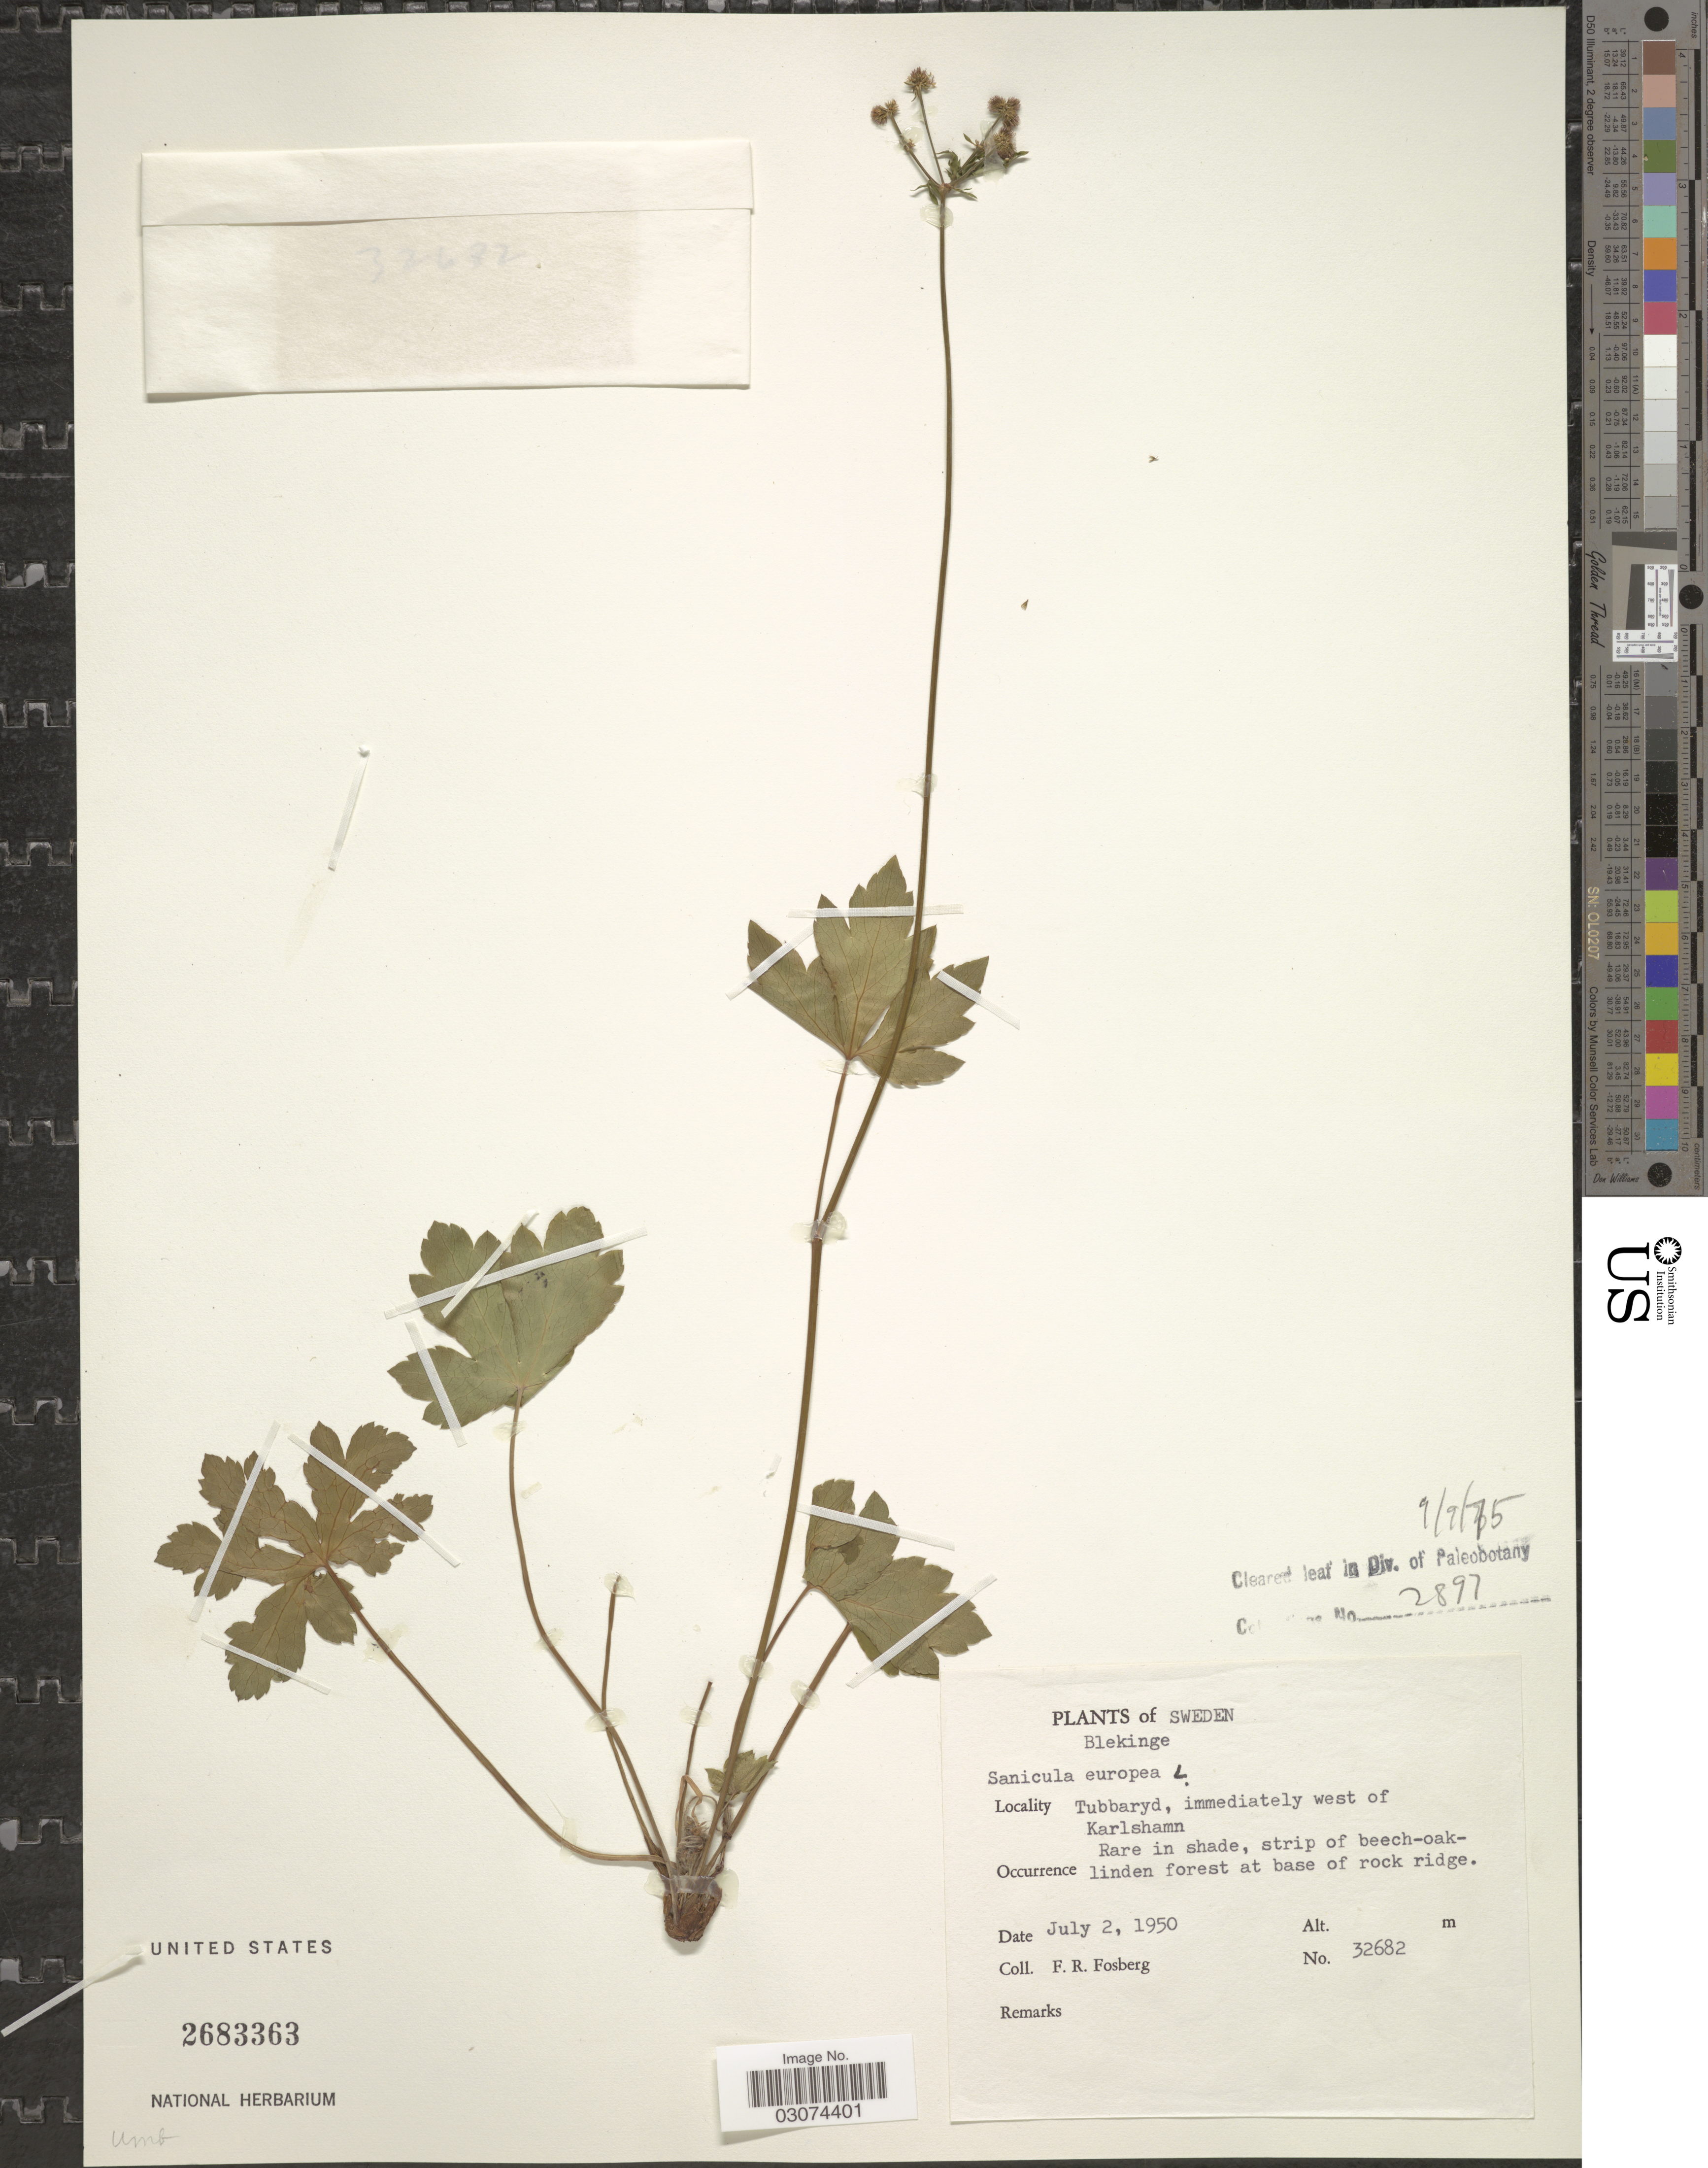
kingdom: Plantae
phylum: Tracheophyta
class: Magnoliopsida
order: Apiales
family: Apiaceae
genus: Astrantia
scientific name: Astrantia europaea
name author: L. ex Rehmann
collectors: F. R. Fosberg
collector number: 32682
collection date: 1950-07-02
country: Sweden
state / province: Blekinge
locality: Tubbaryd, immediately west of Karlshamn.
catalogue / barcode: US 2683363